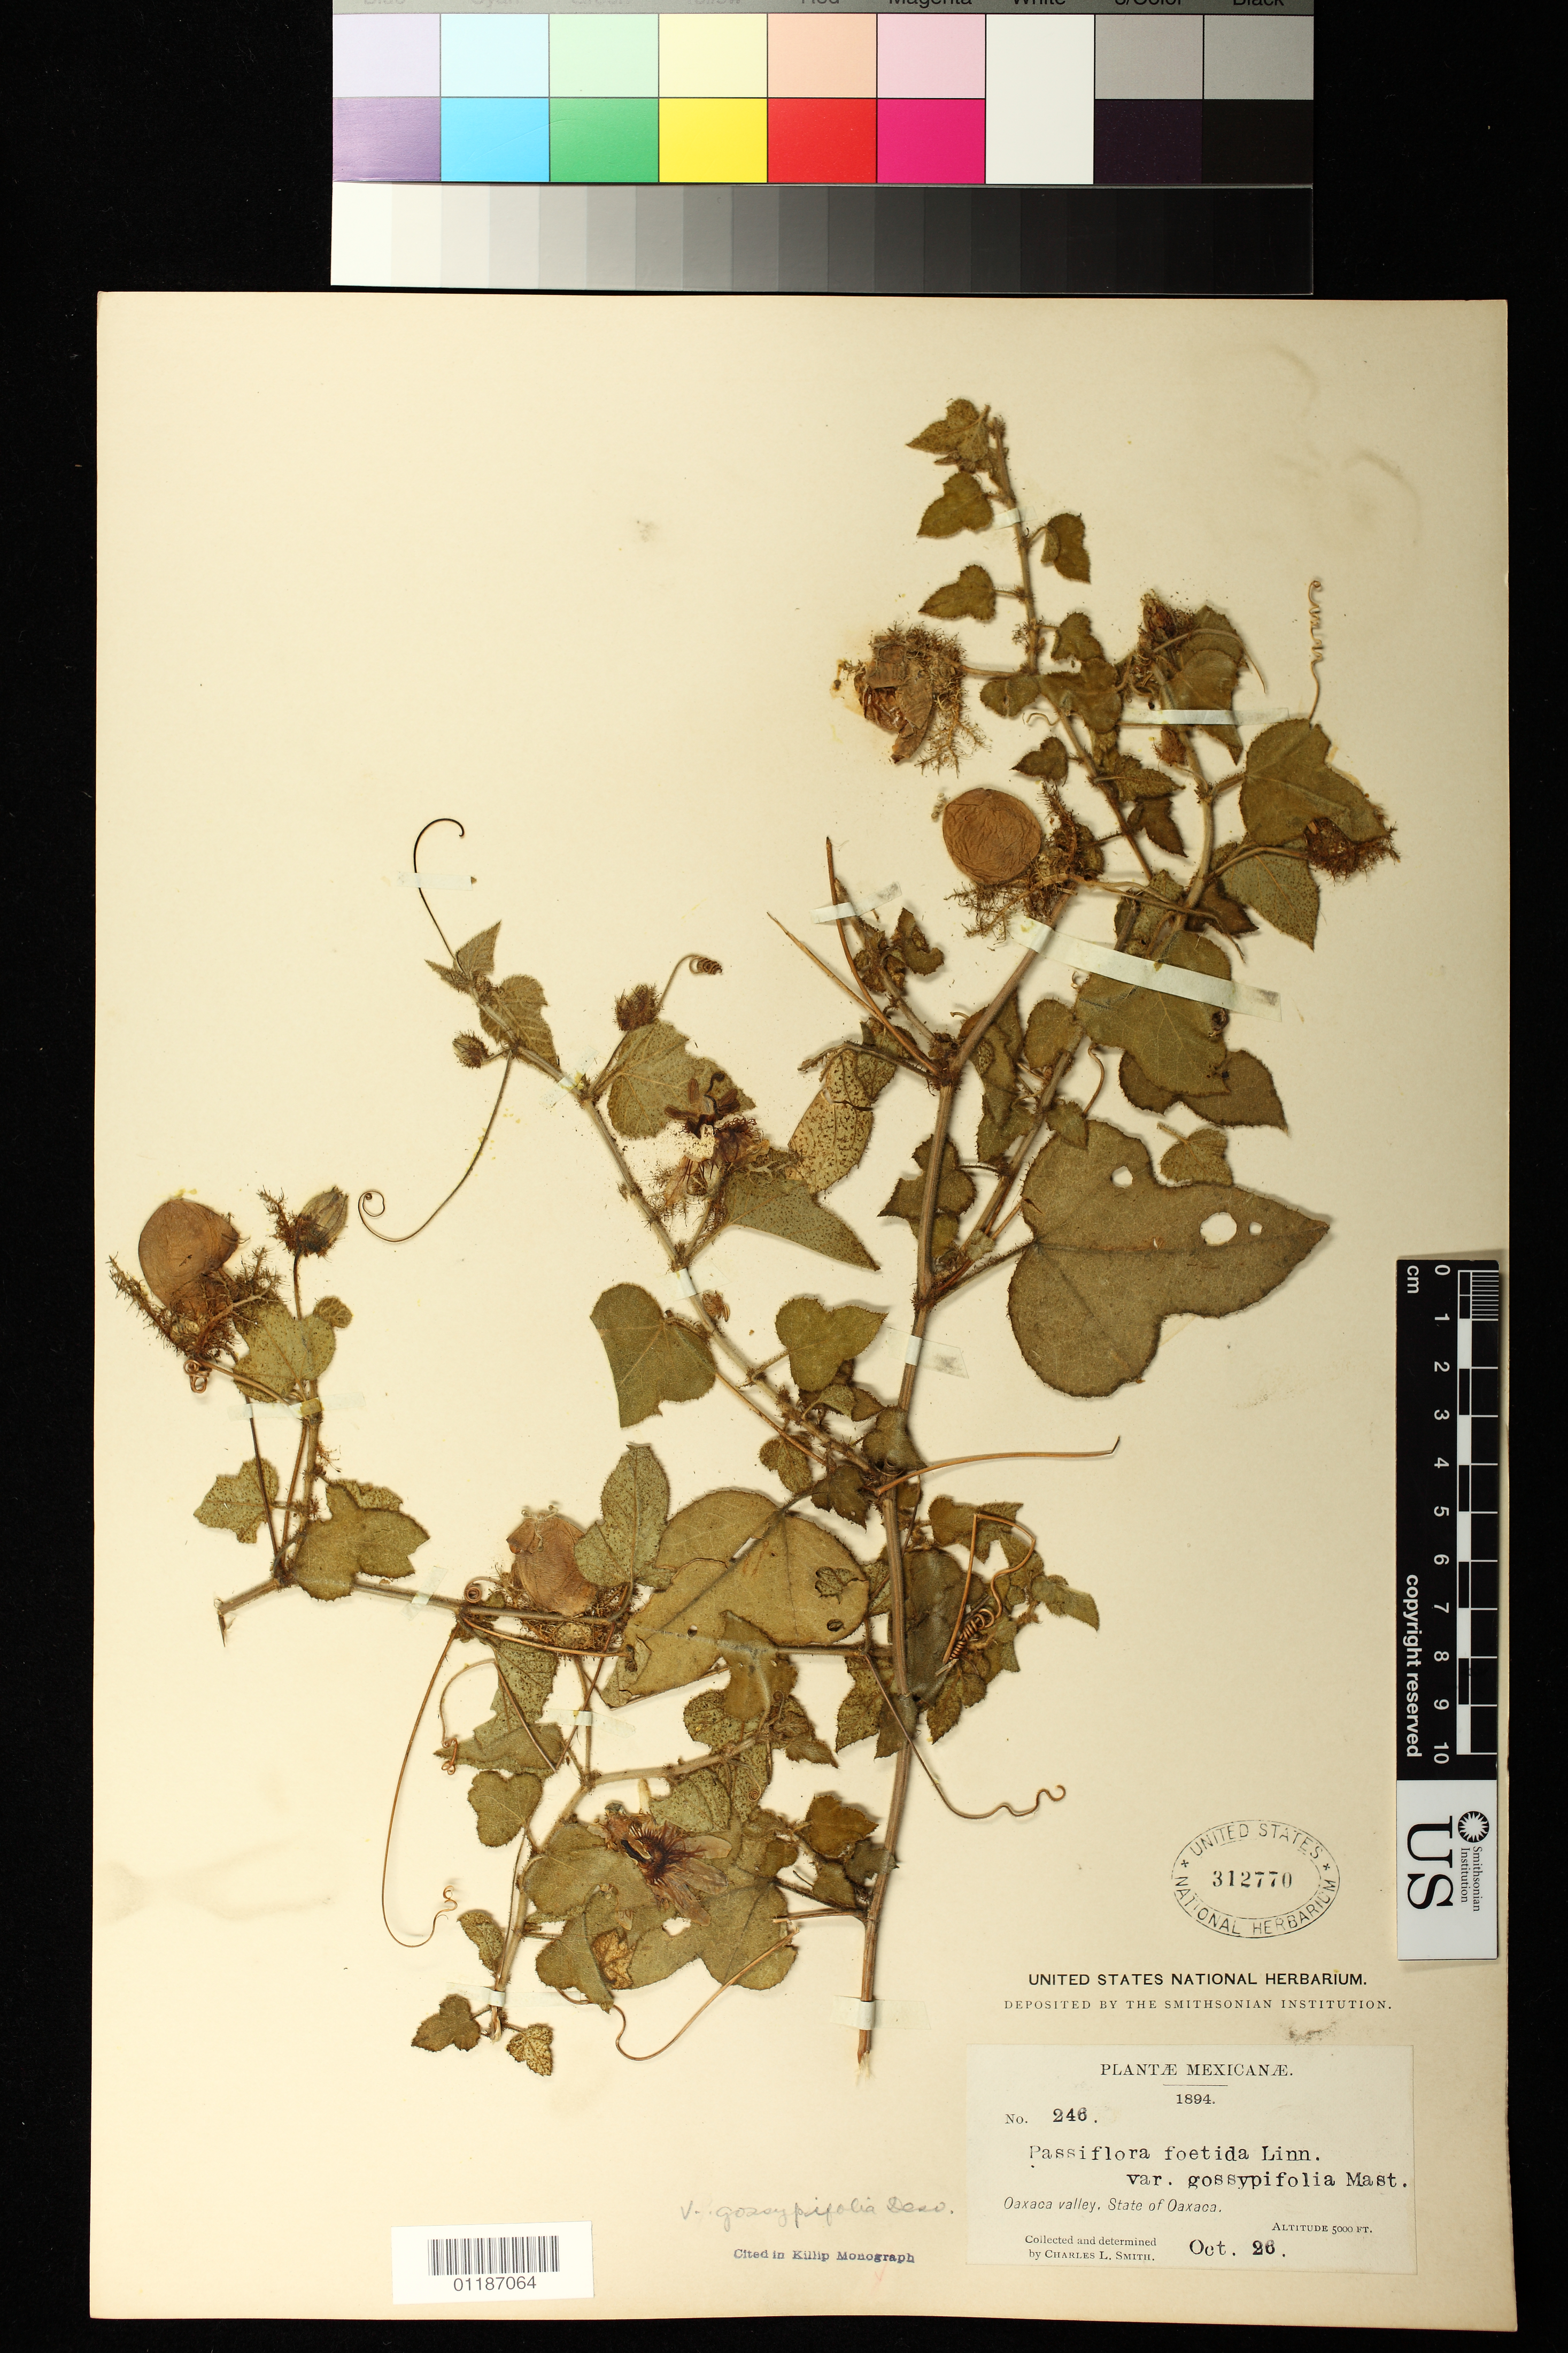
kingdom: Plantae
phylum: Tracheophyta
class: Magnoliopsida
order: Malpighiales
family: Passifloraceae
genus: Passiflora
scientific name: Passiflora foetida var. gossypiifolia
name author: (Desv.) Mast.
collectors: C. L. Smith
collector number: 246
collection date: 1894-10-26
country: Mexico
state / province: Oaxaca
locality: Oaxaca valley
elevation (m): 1524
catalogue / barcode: US 312770